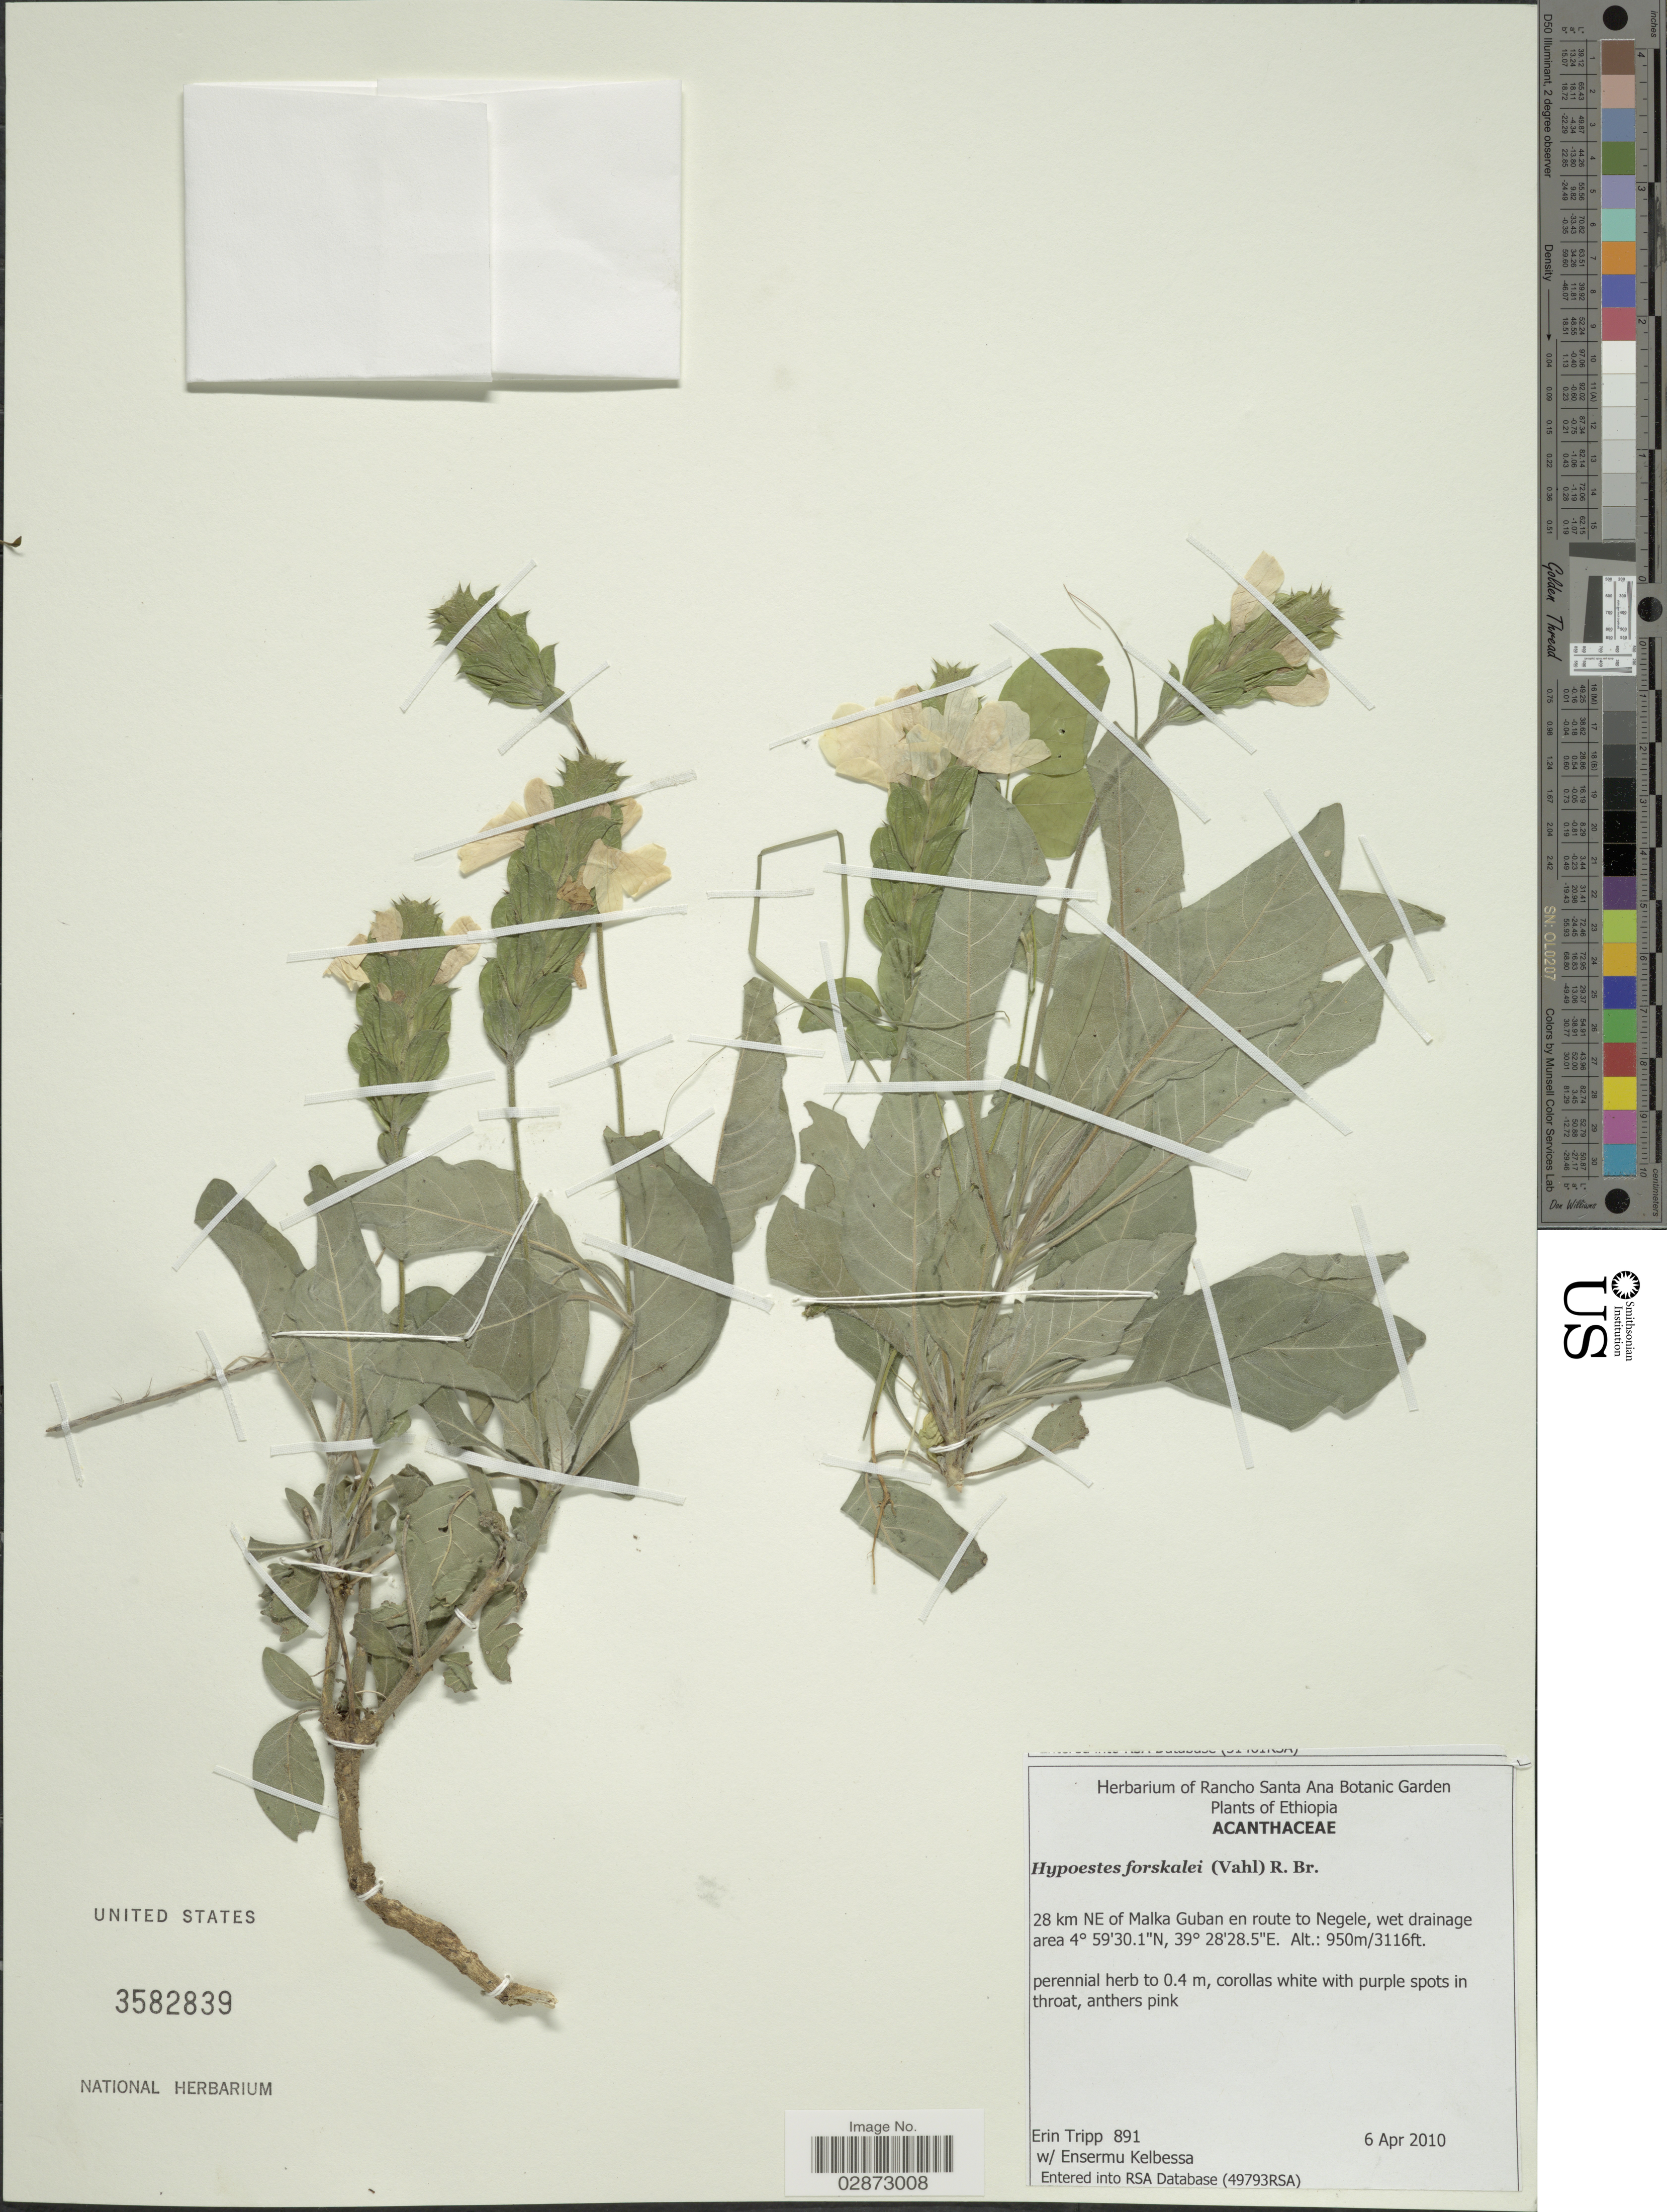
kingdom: Plantae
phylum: Tracheophyta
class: Magnoliopsida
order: Lamiales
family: Acanthaceae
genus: Hypoestes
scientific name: Hypoestes forsskaolii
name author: (Vahl) R. Br.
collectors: E. Tripp & E. Kelbessa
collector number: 891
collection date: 2010-04-06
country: Ethiopia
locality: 28 km NE of Malka Guban en route to Negele, wet drainage area.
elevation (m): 950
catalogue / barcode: US 3582839